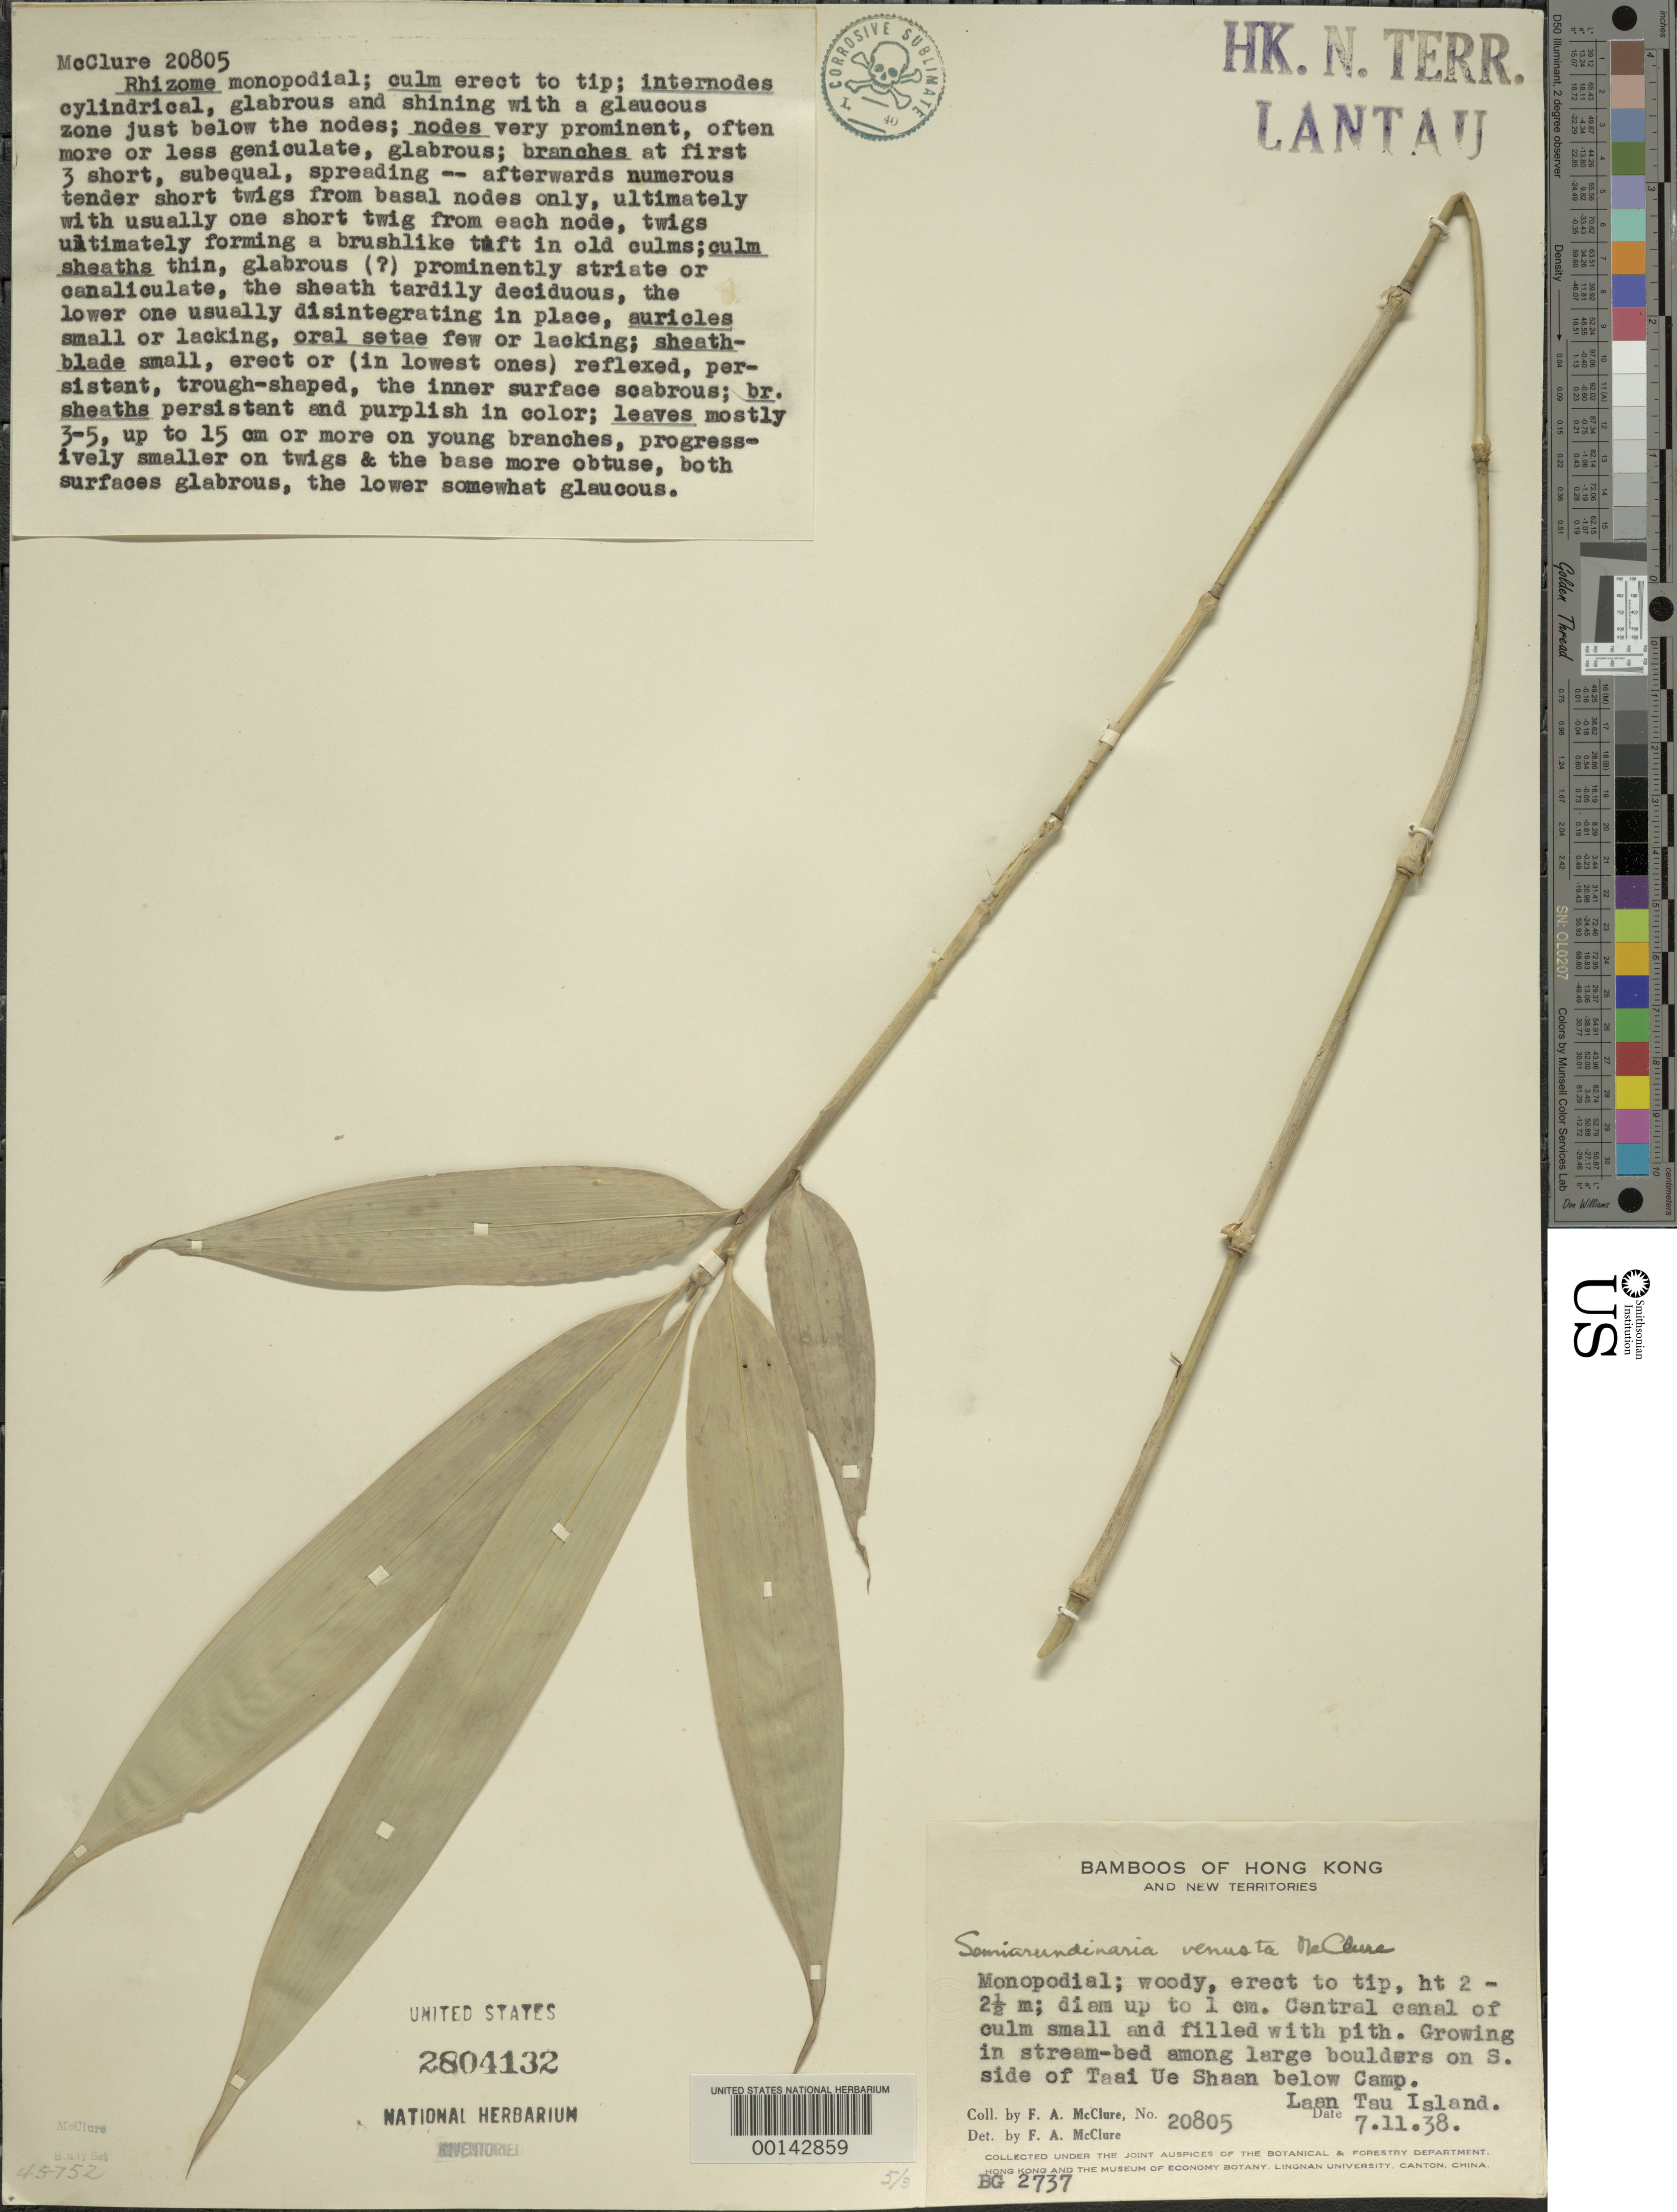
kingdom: Plantae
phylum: Tracheophyta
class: Liliopsida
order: Poales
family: Poaceae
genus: Semiarundinaria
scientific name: Semiarundinaria venusta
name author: McClure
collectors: F. A. McClure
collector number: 20805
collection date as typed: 11 Jul 1938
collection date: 1938-07-11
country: China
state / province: Hong Kong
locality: Laen tsu isl.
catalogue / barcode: US 2804132